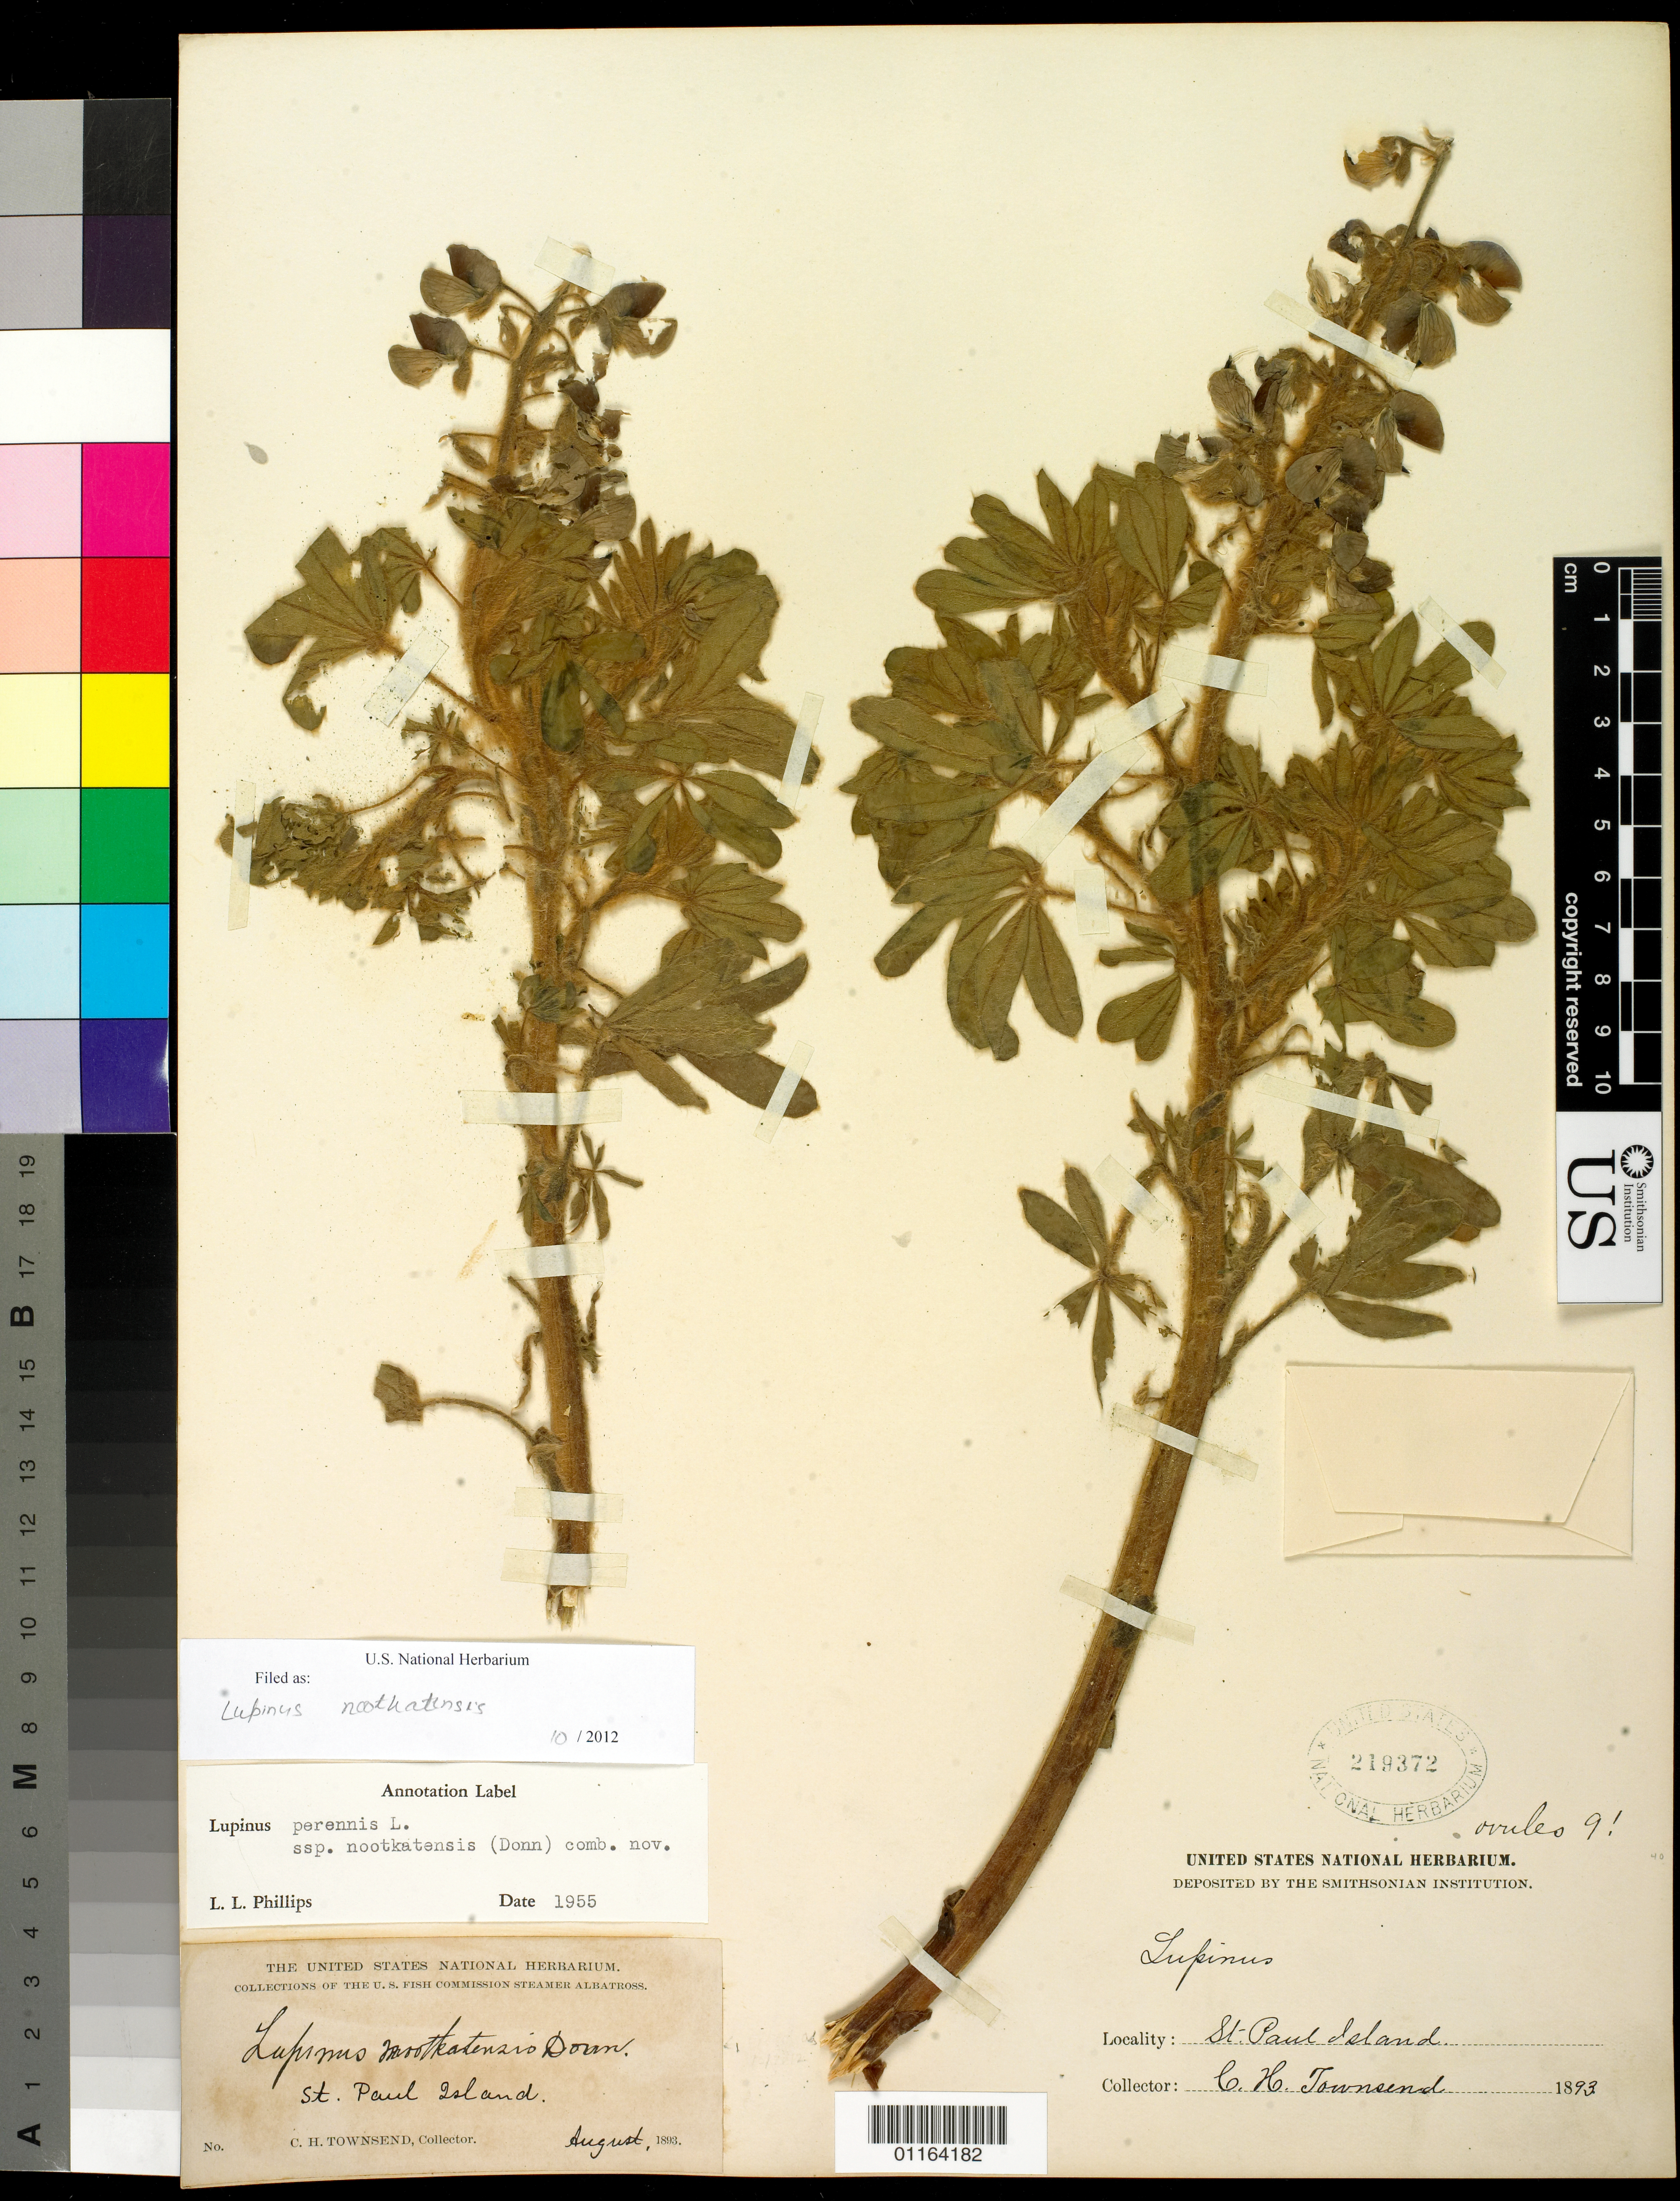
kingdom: Plantae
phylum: Tracheophyta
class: Magnoliopsida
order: Fabales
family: Fabaceae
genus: Lupinus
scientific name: Lupinus nootkatensis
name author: Donn ex Sims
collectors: C. H. Townsend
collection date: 1893-08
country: United States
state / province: Alaska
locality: St. Paul Island.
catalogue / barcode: US 219372